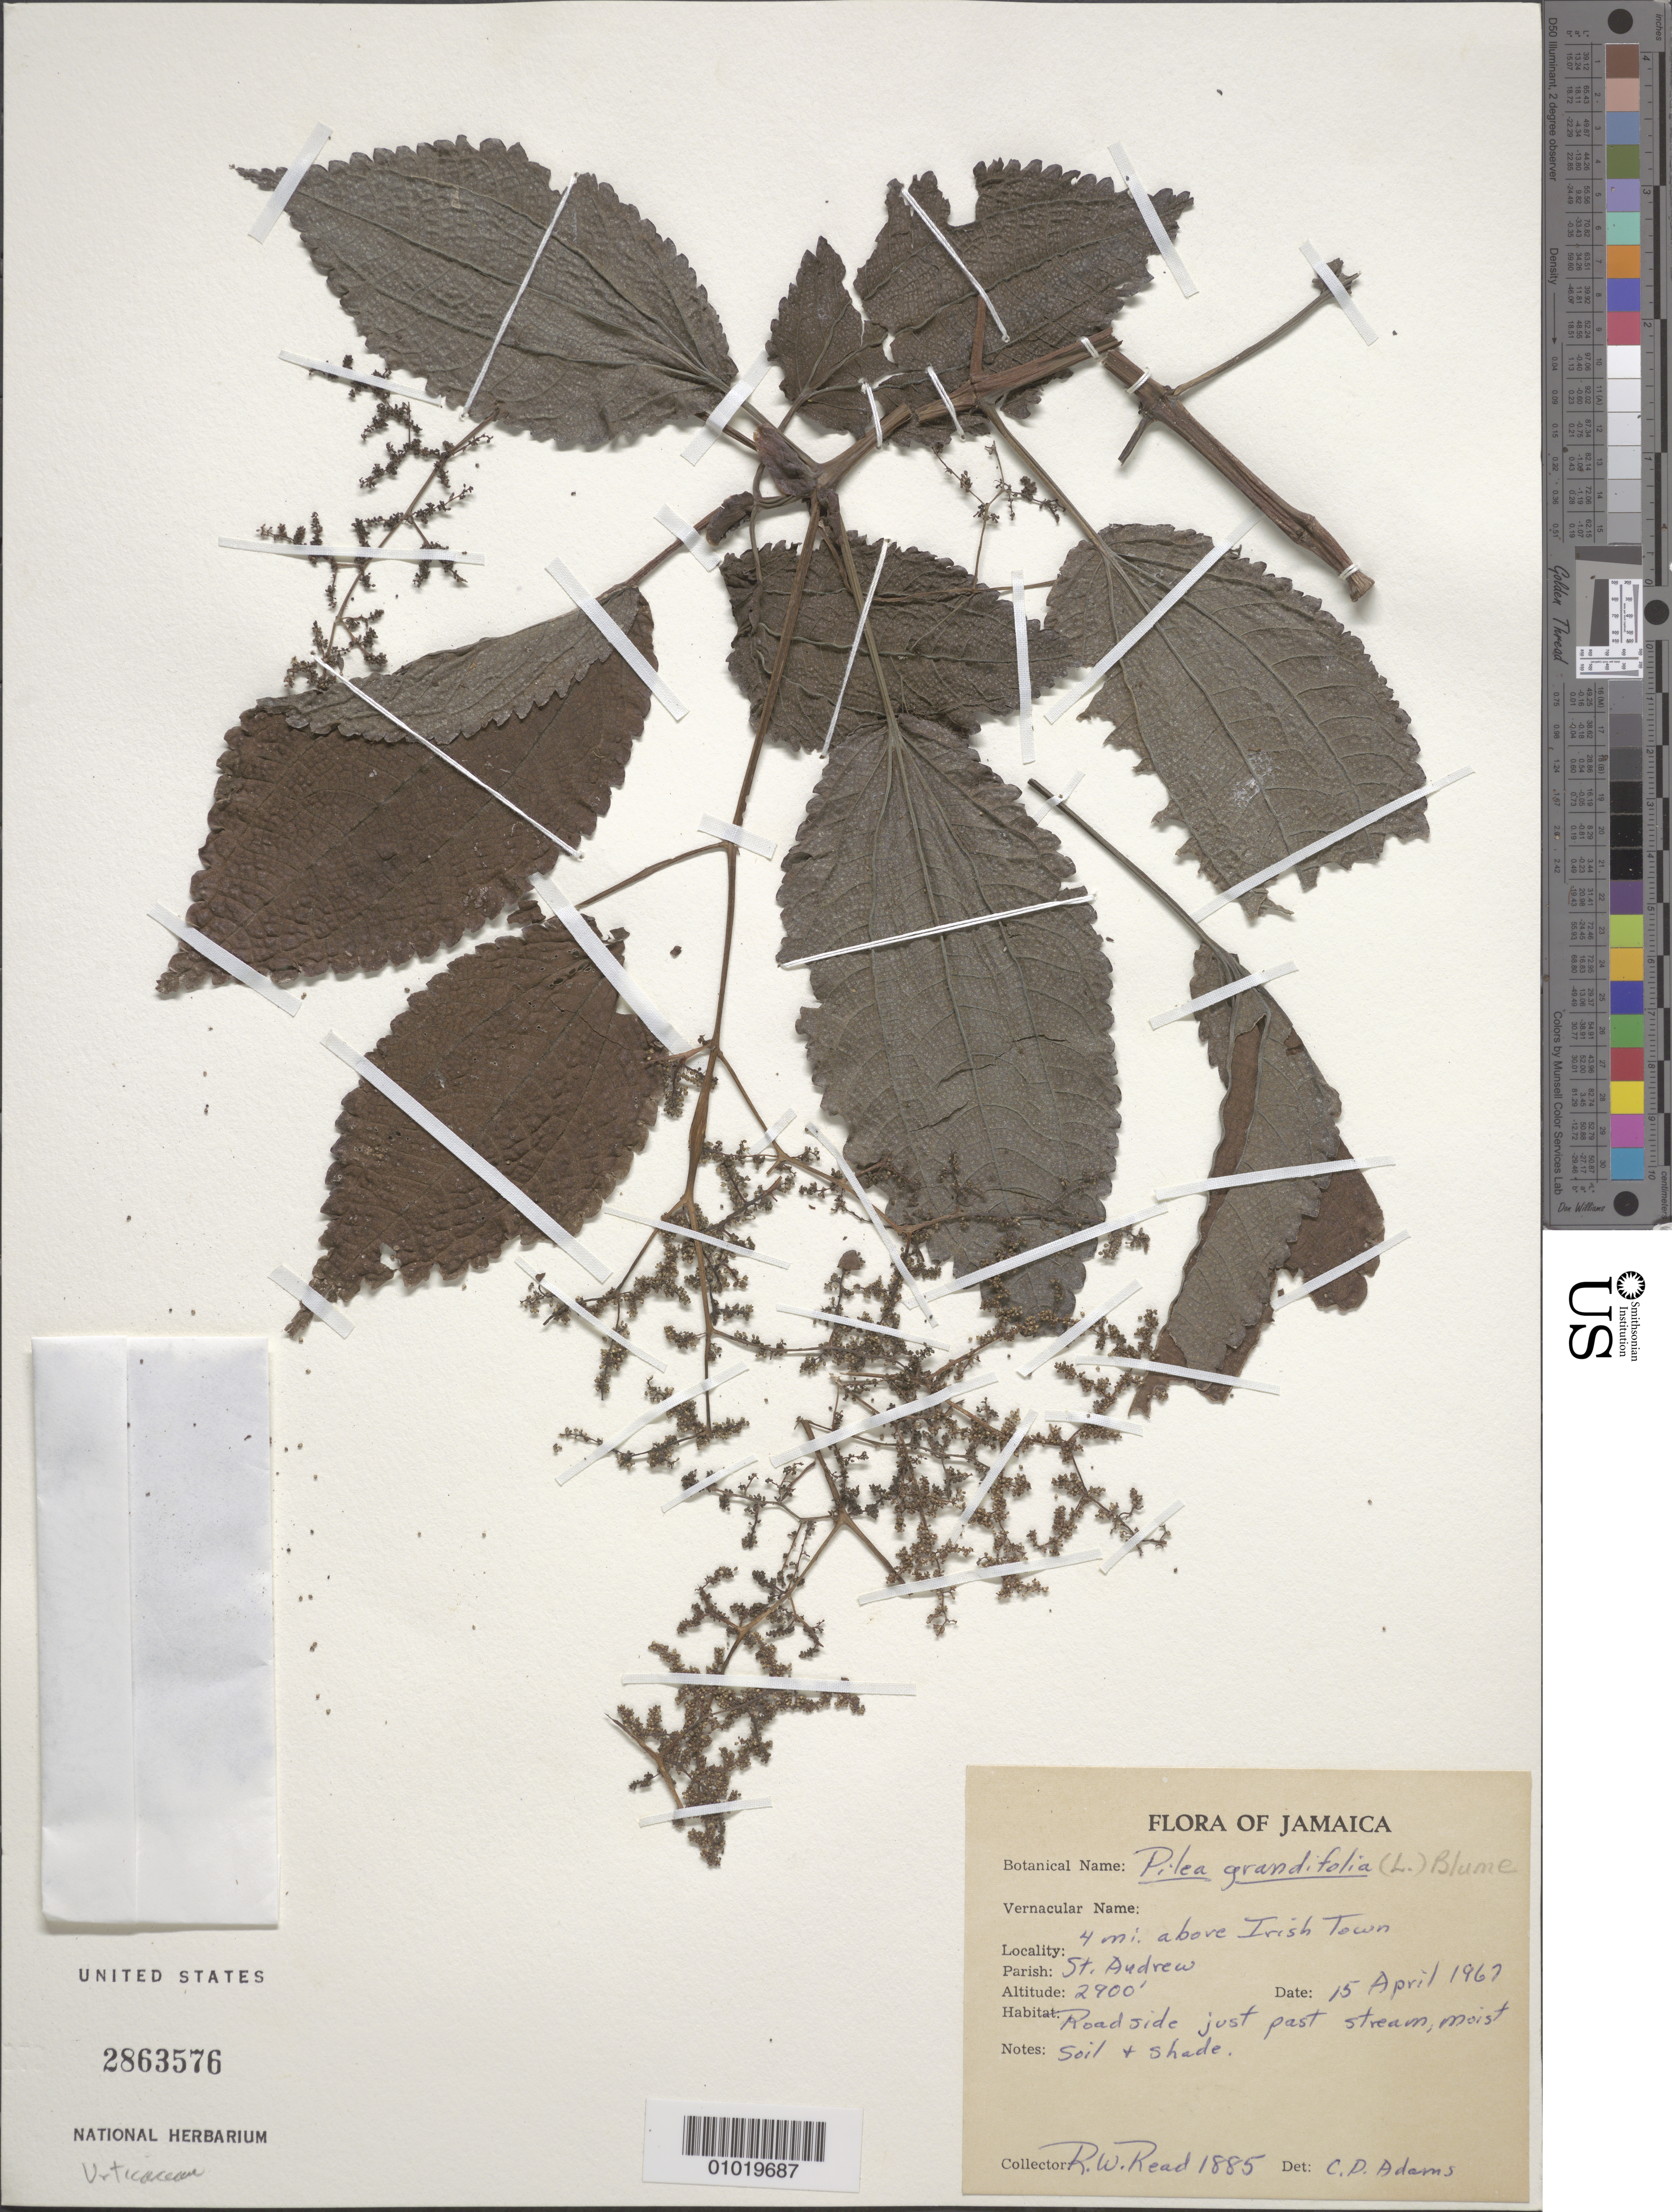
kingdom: Plantae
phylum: Tracheophyta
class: Magnoliopsida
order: Rosales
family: Urticaceae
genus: Pilea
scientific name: Pilea grandifolia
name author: (L.) Blume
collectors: R. W. Read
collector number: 1885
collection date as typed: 15 Apr 1967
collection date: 1967-04-15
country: Jamaica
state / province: Saint Andrew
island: Jamaica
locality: St. Andrew, 4mi above Irish Town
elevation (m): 884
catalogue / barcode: US 2863576